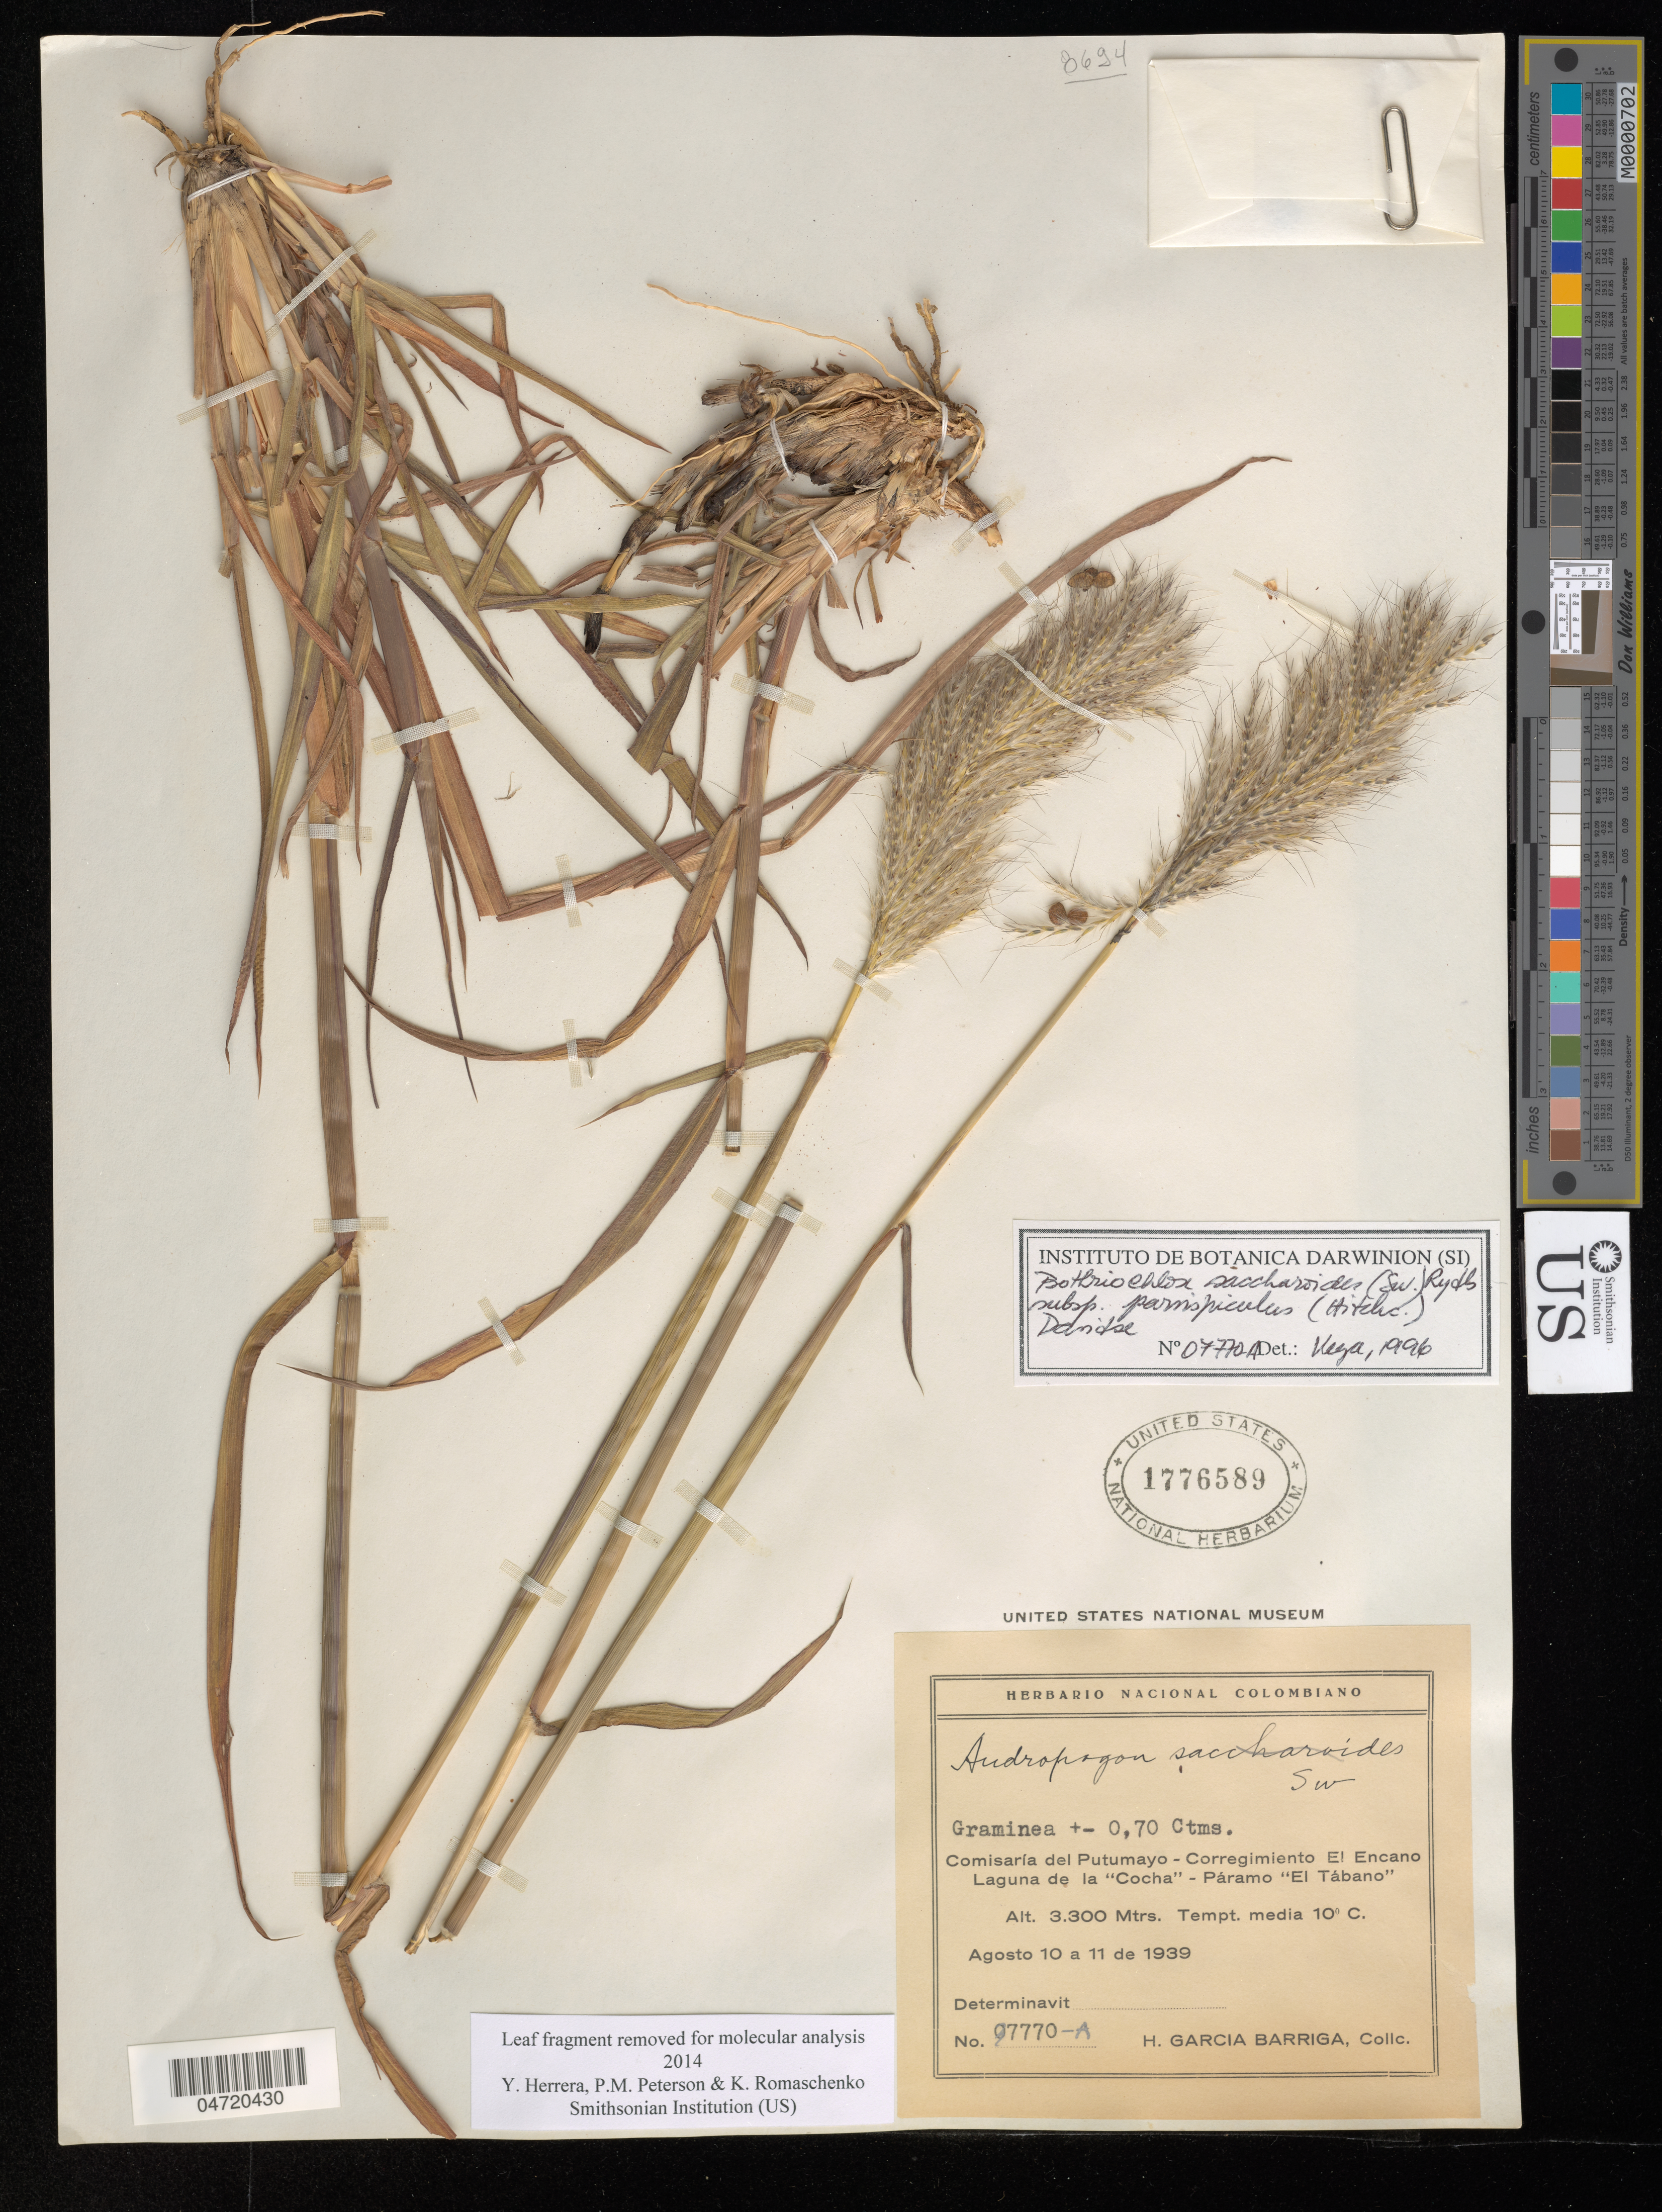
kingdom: Plantae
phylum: Tracheophyta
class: Liliopsida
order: Poales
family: Poaceae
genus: Bothriochloa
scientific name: Bothriochloa saccharoides subsp. parvispiculus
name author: (Hitchc.) Davidse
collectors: H. García Barriga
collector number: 7770-A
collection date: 1939-08-10/1939-08-11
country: Colombia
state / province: Putumayo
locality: Comisaría del Putumayo - Corregimiento El Encano Laguna de la "Cocha" - Paramo "El Tabano".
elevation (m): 3300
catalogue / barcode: US 1776589